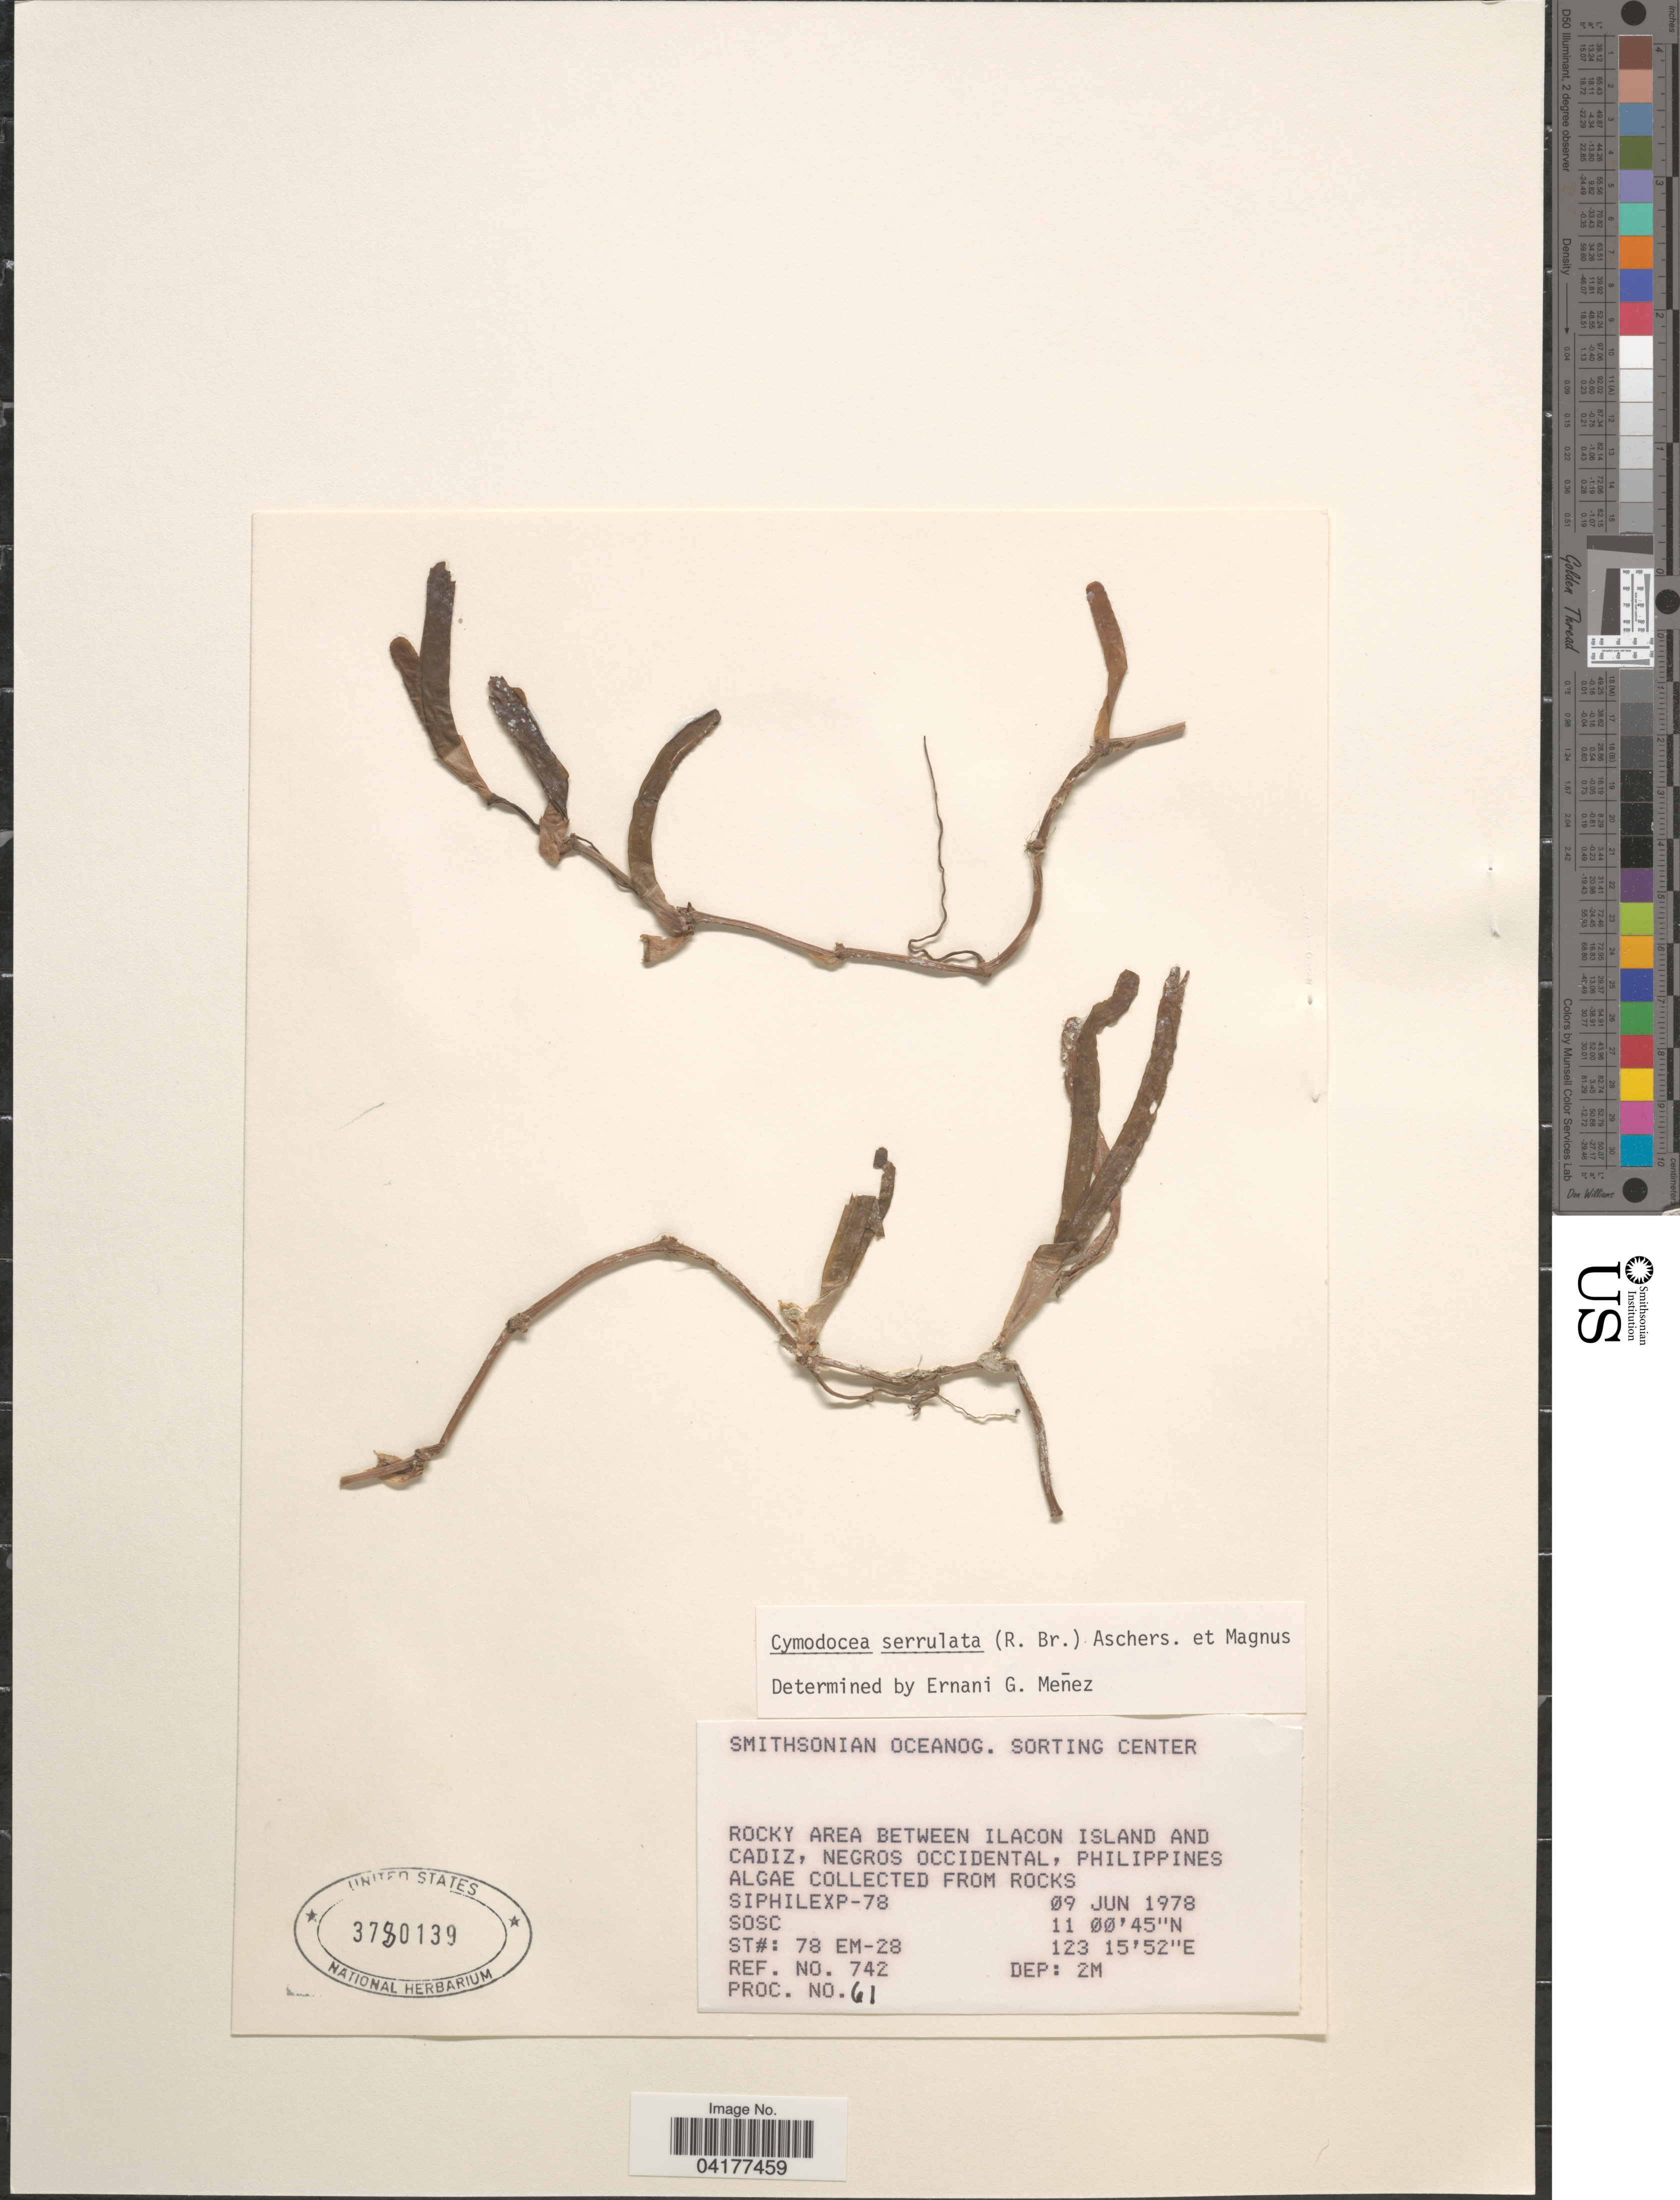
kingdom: Plantae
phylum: Tracheophyta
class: Liliopsida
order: Alismatales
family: Cymodoceaceae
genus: Cymodocea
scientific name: Cymodocea serrulata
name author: (R. Br.) Magnus & Ashers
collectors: Smithsonian Oceanographic Sorting Center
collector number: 78 EM-28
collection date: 1978-06-09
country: Philippines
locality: Rocky area between Ilacon Island and Cadiz, Negros Occidental.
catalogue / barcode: US 3780139